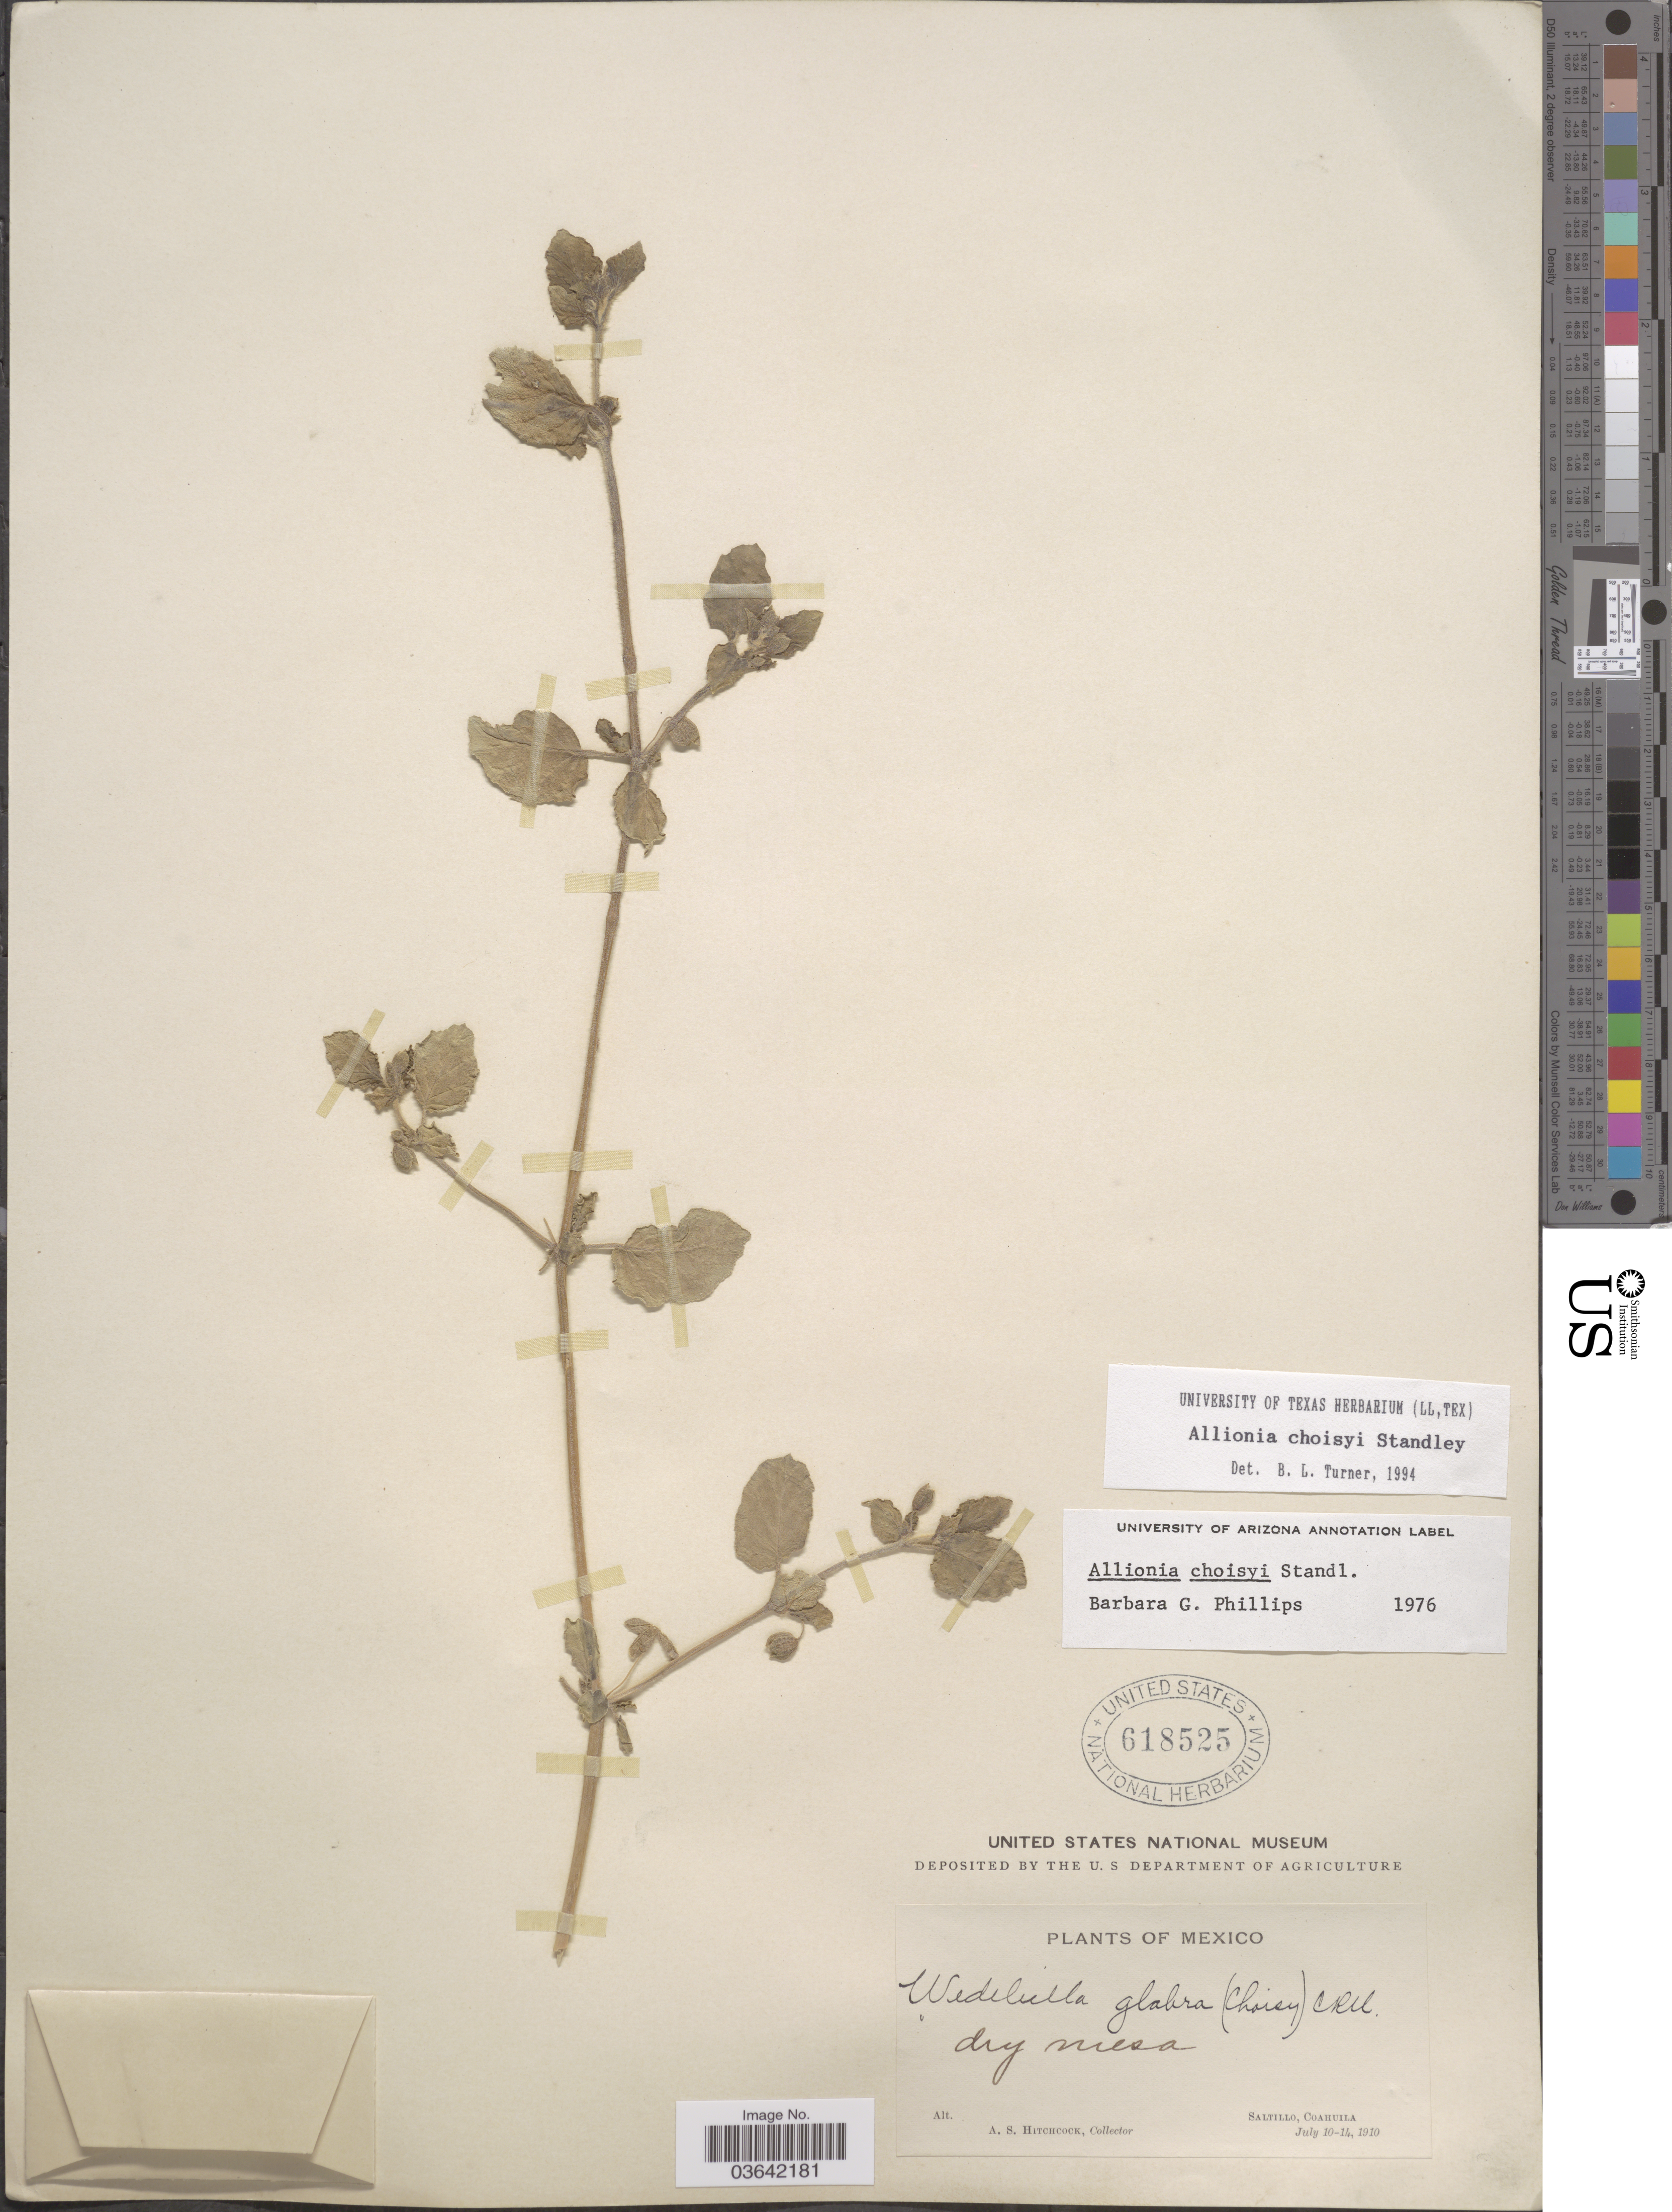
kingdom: Plantae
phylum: Tracheophyta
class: Magnoliopsida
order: Caryophyllales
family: Nyctaginaceae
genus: Allionia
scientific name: Allionia choisyi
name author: Standl.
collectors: A. S. Hitchcock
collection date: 1910-07-10/1910-07-14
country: Mexico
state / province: Coahuila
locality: Saltillo.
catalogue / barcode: US 618525